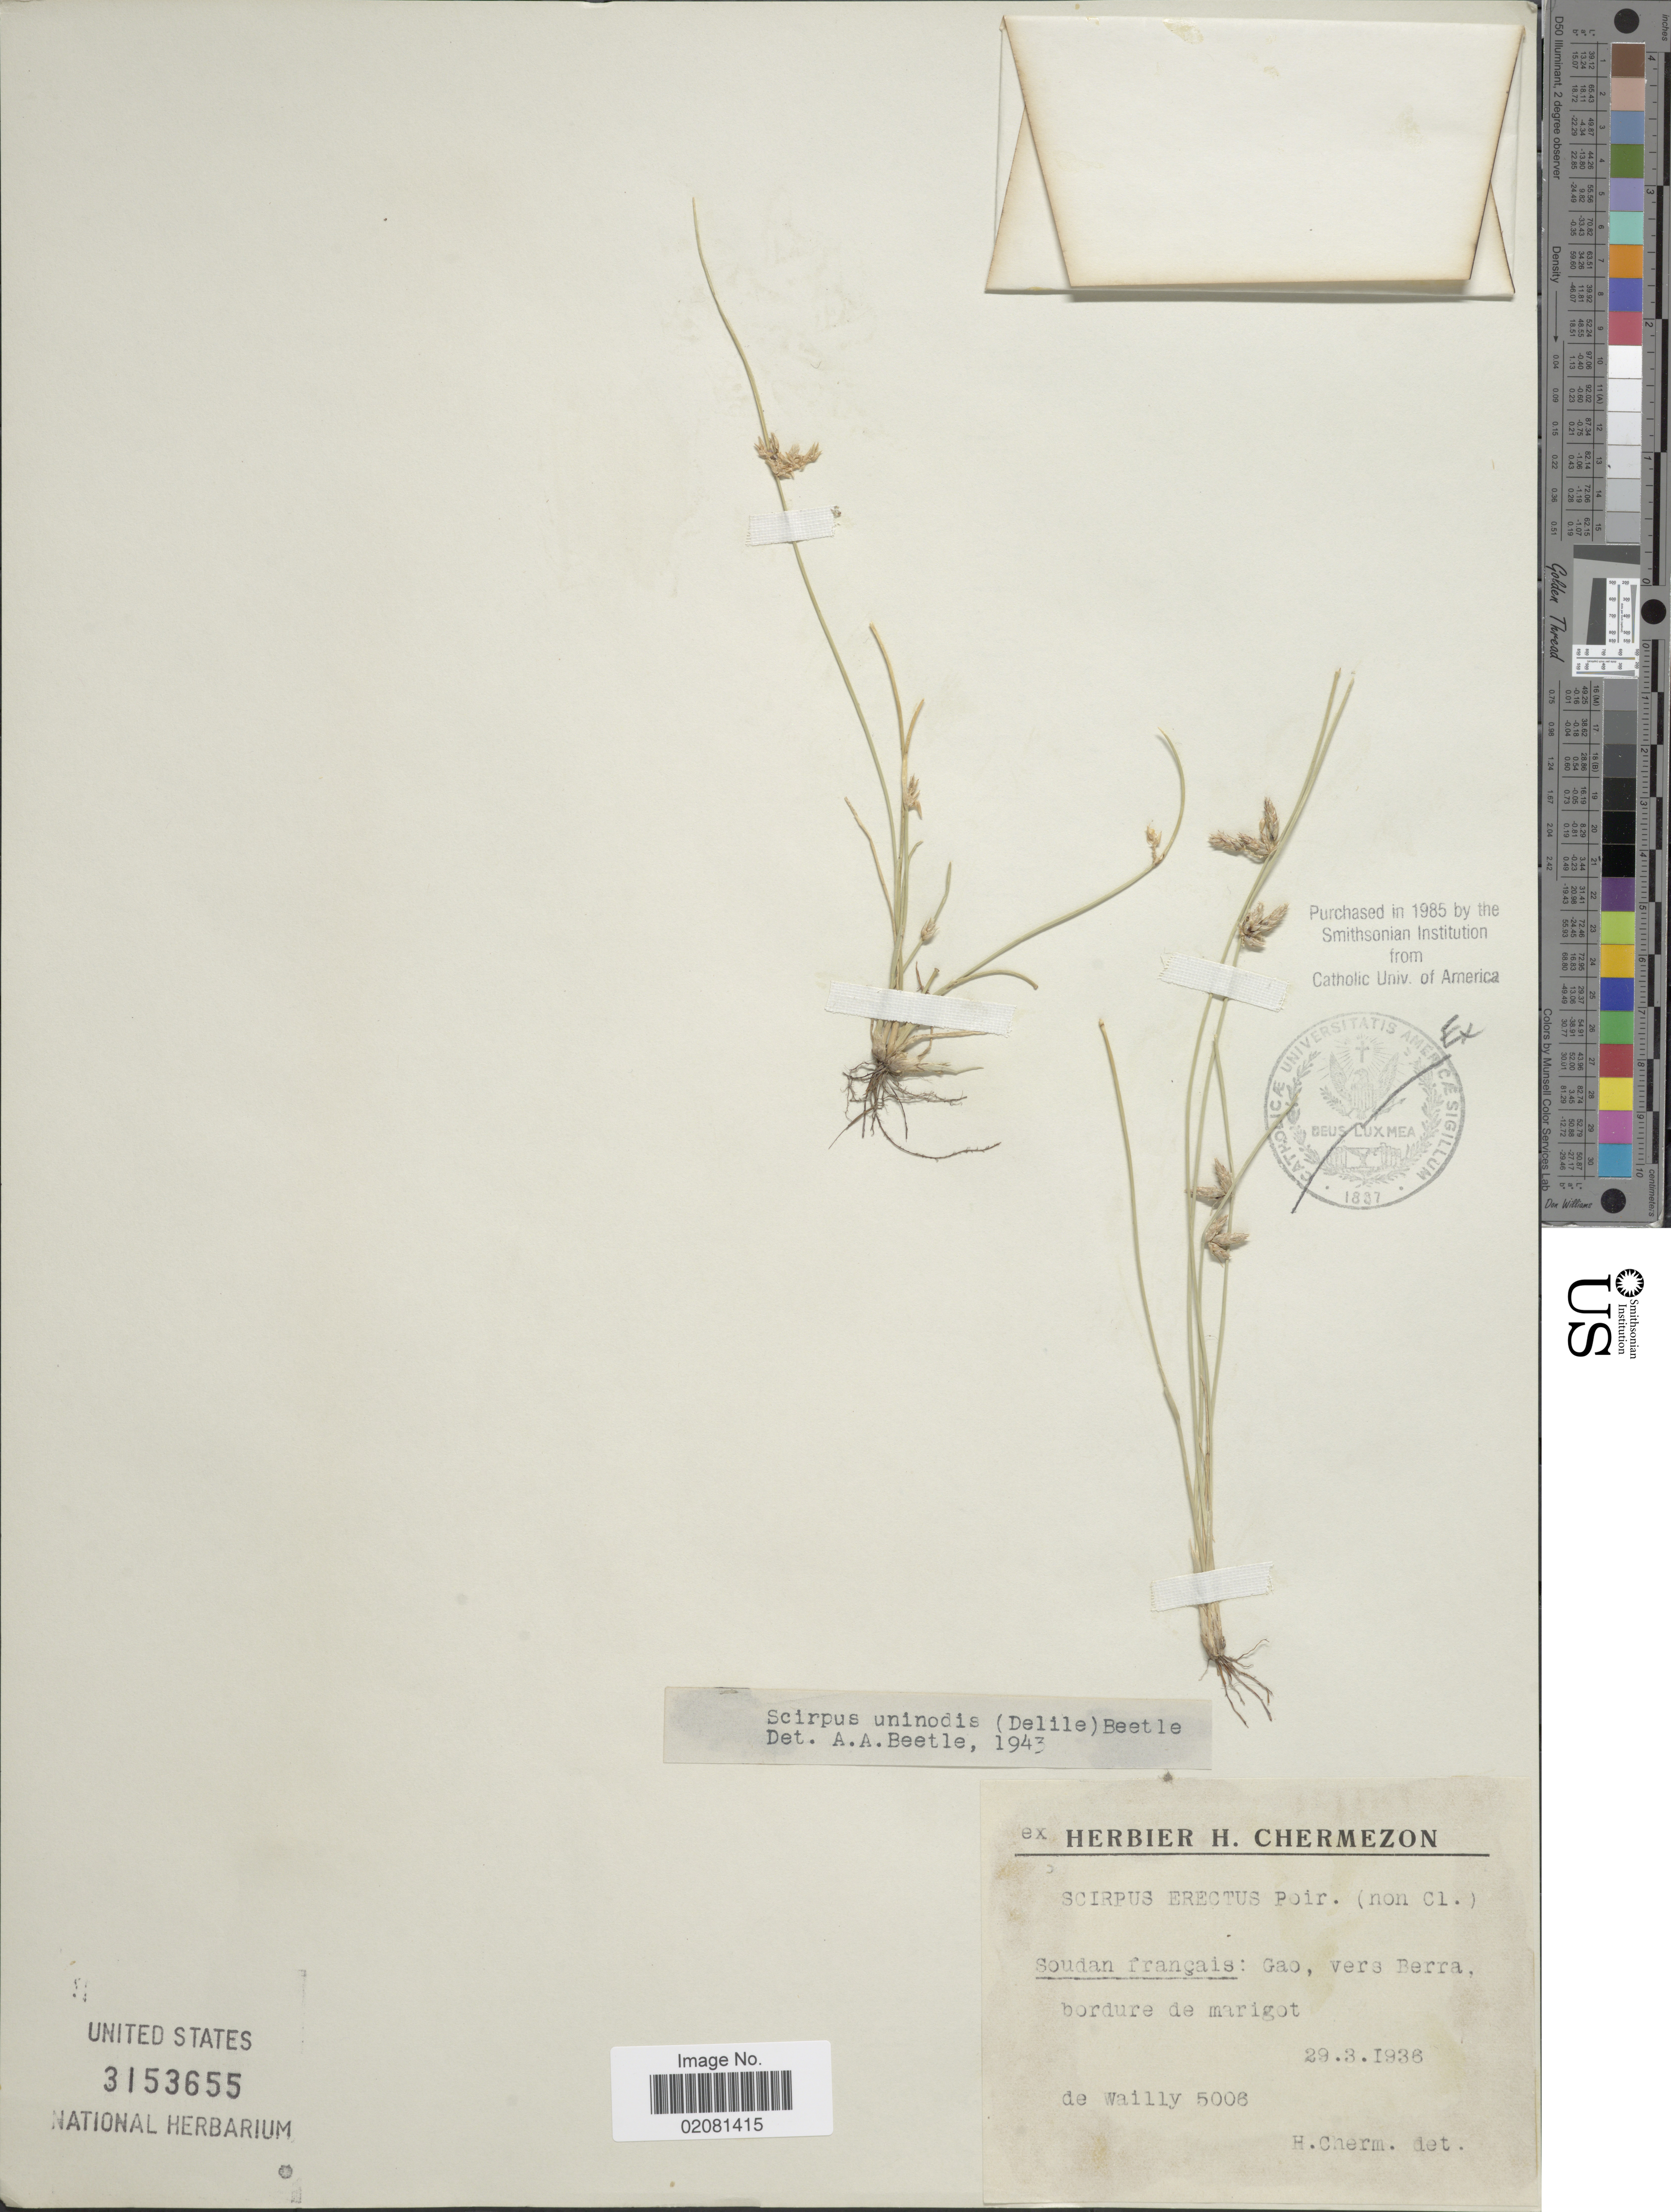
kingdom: Plantae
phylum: Tracheophyta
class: Liliopsida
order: Poales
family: Cyperaceae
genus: Schoenoplectus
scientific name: Schoenoplectus erectus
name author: (Poir.) Palla ex J. Raynal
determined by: Strong, Mark T., (BOT), Smithsonian Institution - National Museum of Natural History (UNITED STATES)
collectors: de Wailly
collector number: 5006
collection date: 1936-03-29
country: Mali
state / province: Gao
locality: Soudan français: Gao, Vers Berra, bordure de marigot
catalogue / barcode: US 3153655